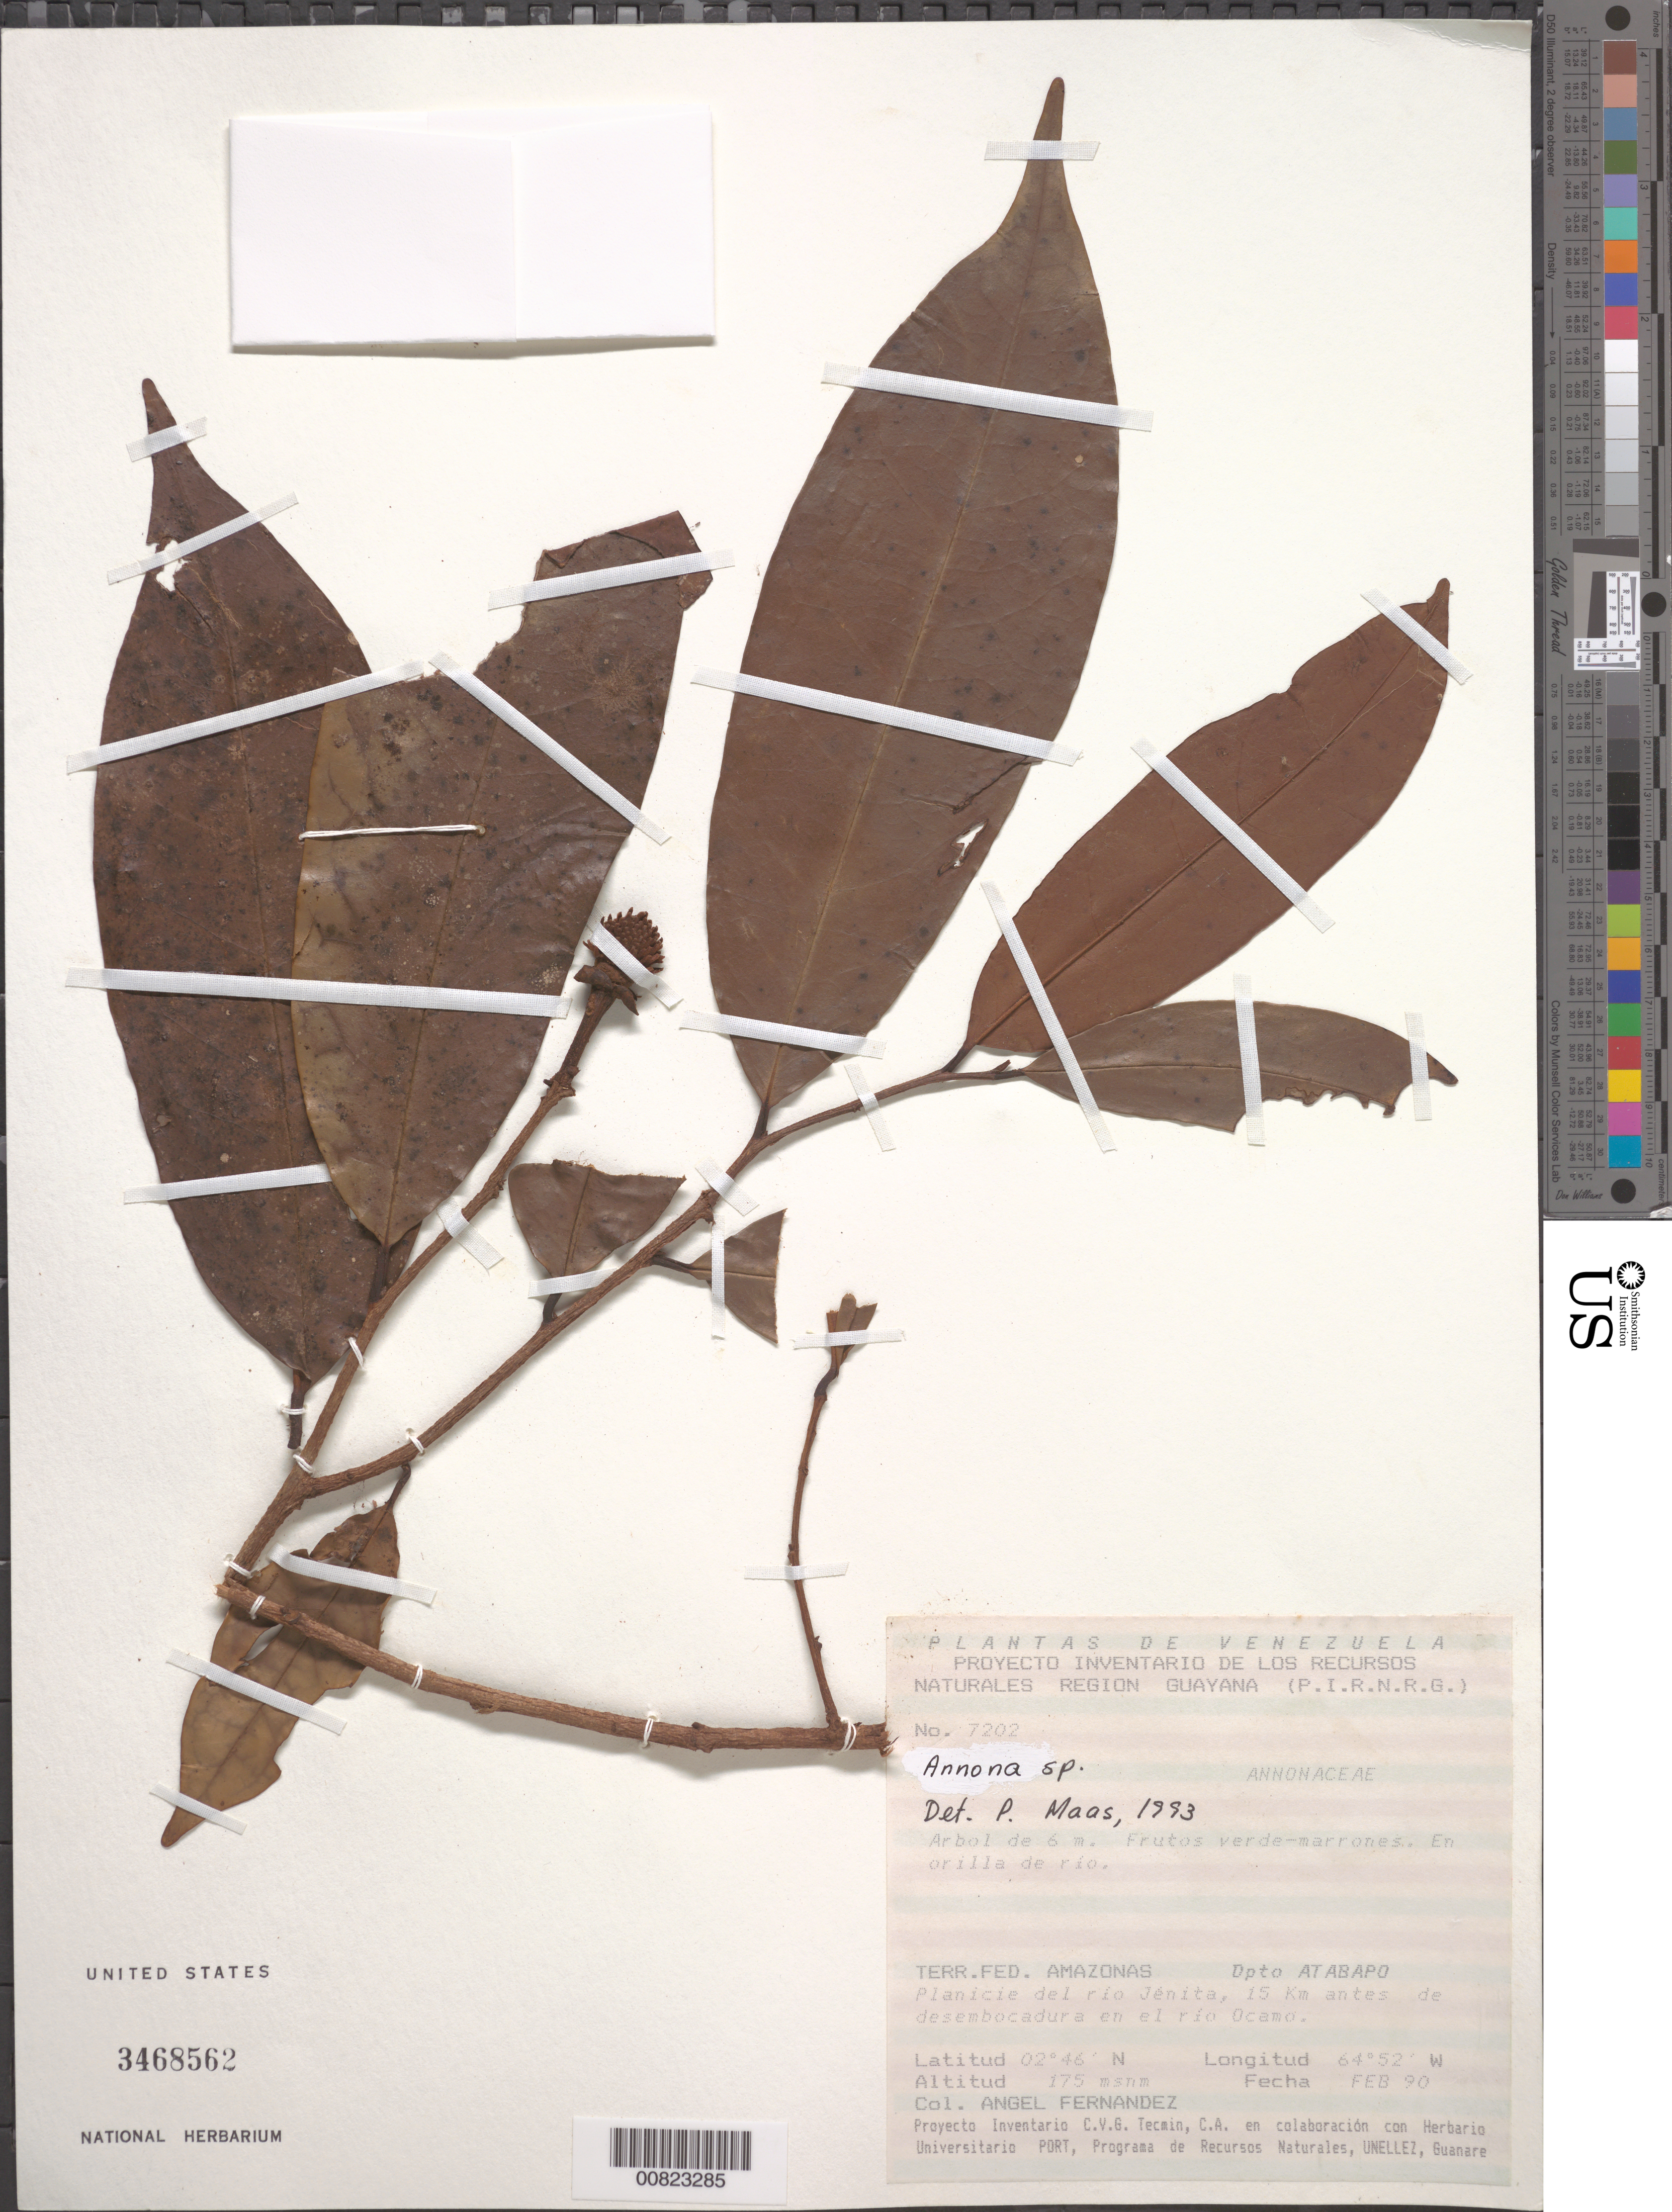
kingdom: Plantae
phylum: Tracheophyta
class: Magnoliopsida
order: Magnoliales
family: Annonaceae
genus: Annona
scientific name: Annona sp.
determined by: Maas, Paul J. M.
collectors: A. Fernández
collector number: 7202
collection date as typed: Feb-90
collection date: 1990-02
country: Venezuela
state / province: Amazonas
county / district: Atabapo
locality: Río Jénita, 15 km antes de desembocadura en el Río Ocamo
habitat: Riverbank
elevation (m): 175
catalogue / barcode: US 3468562